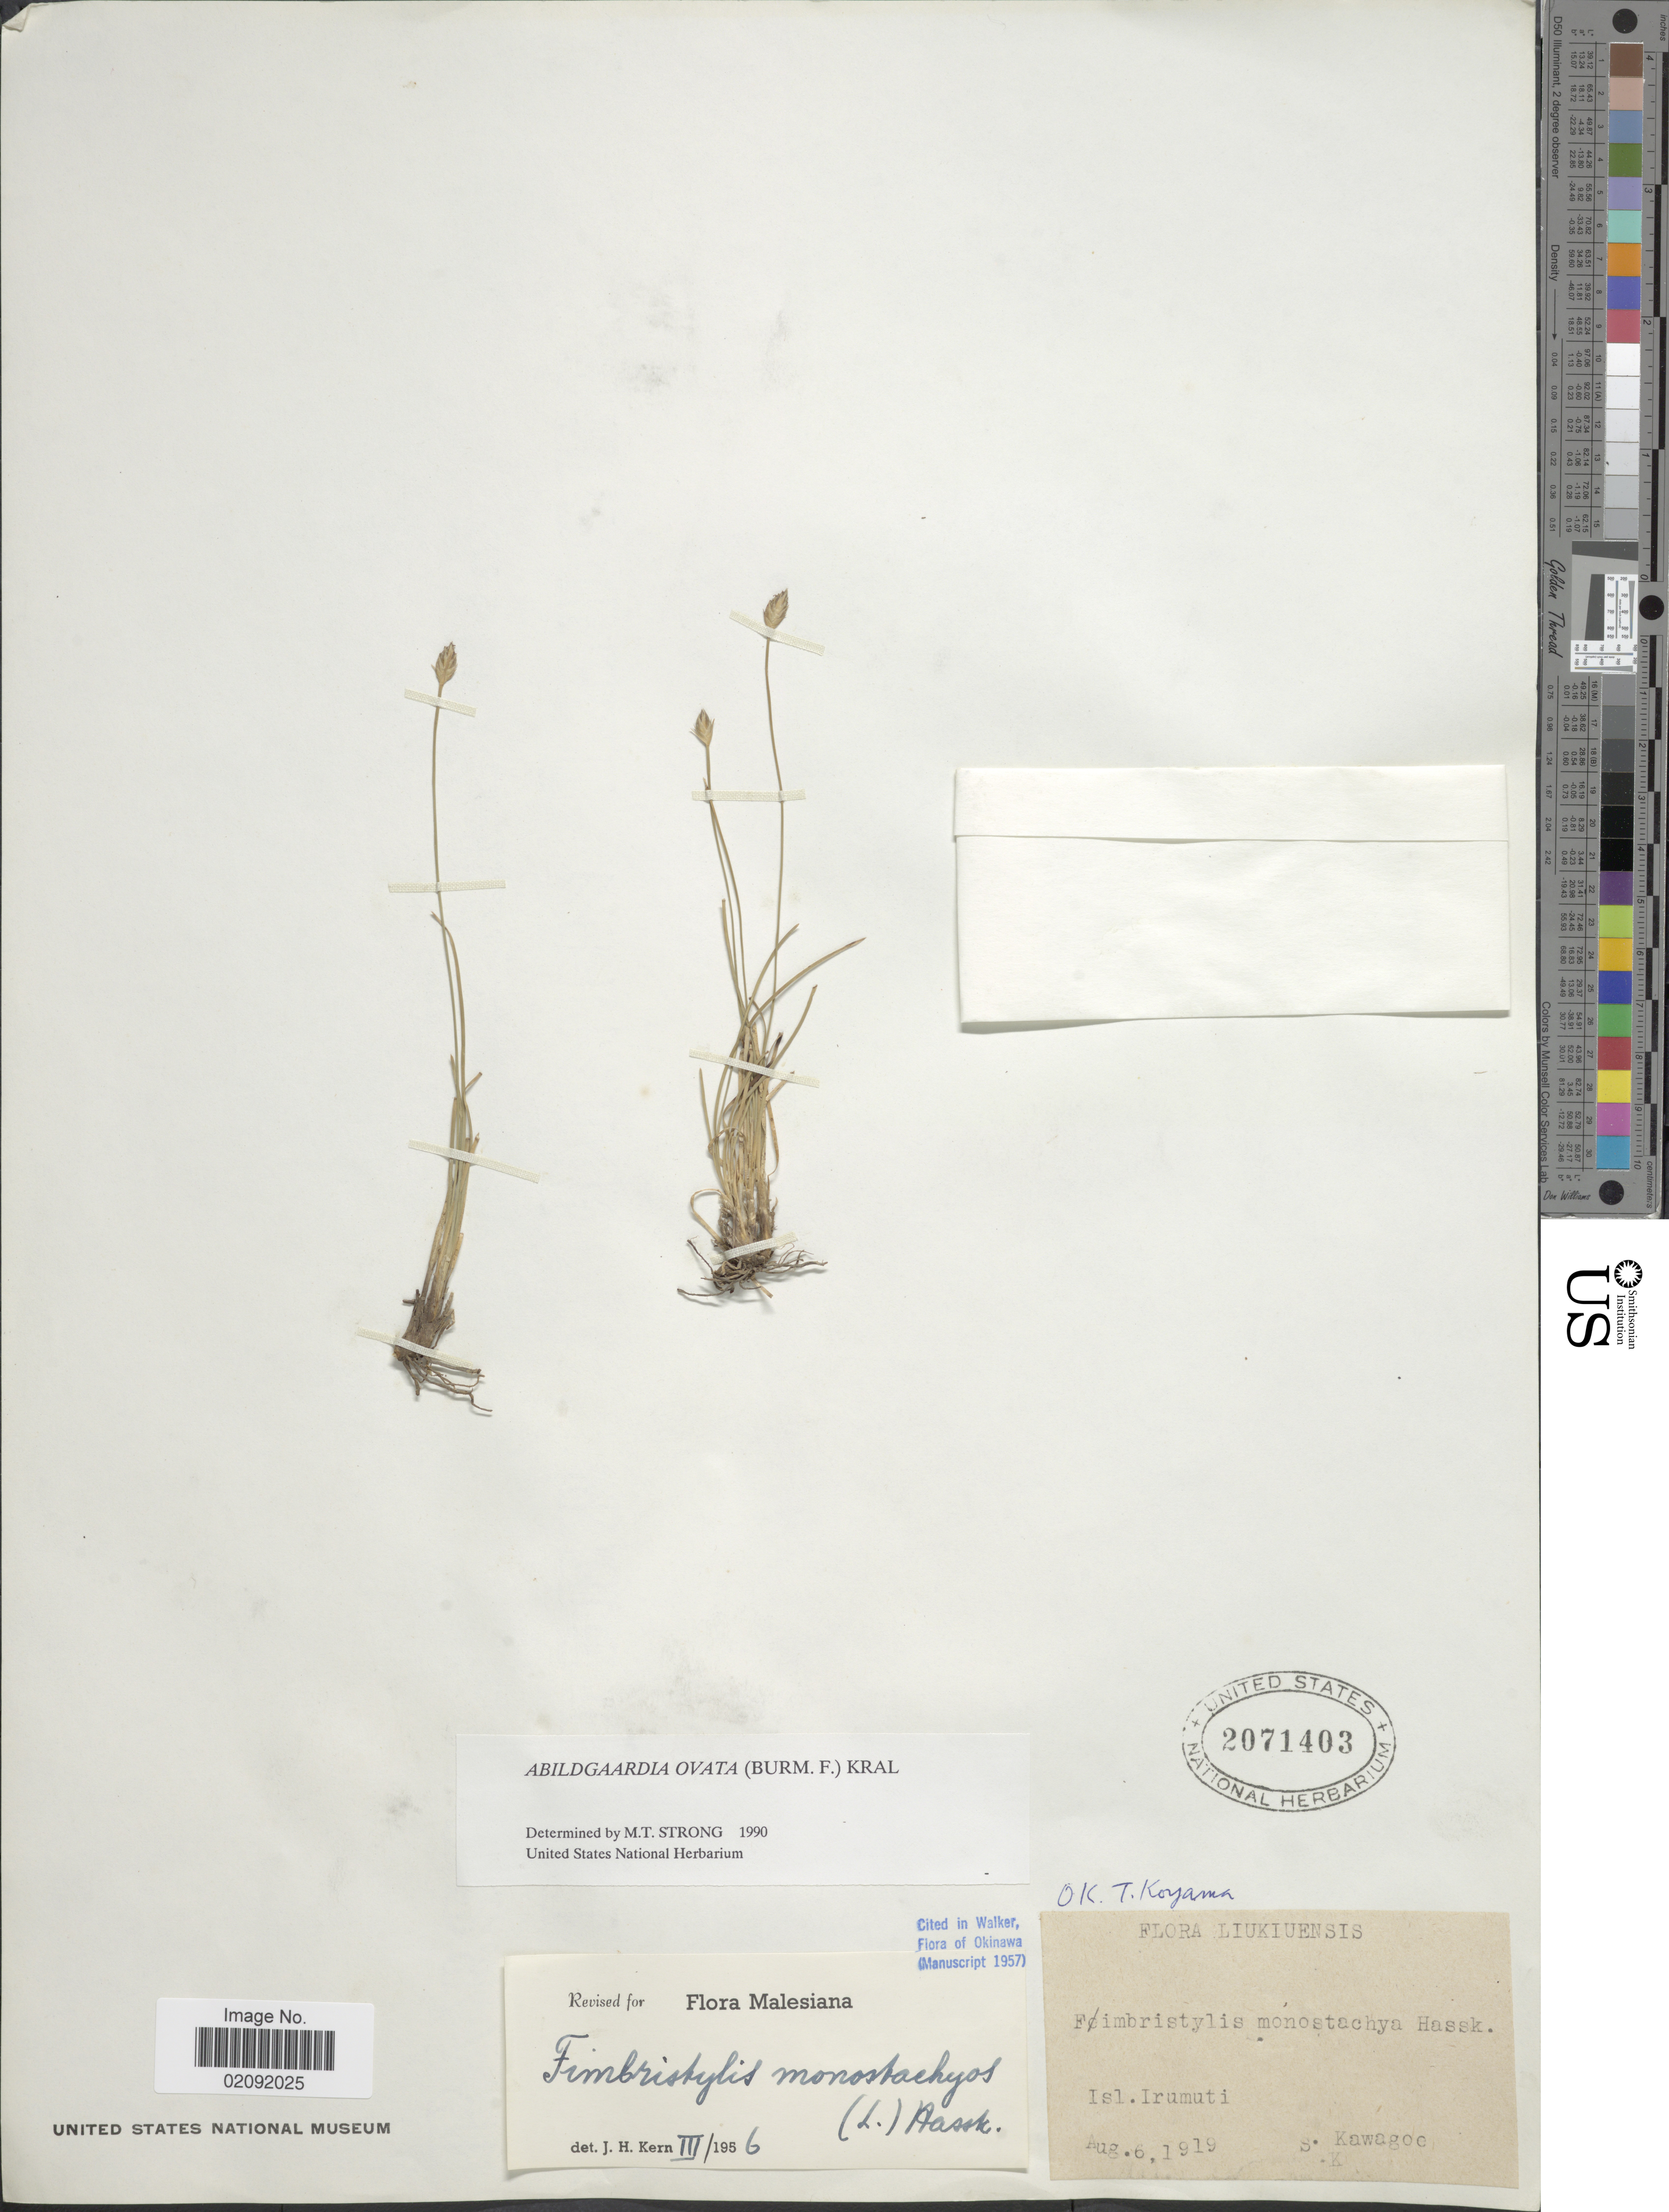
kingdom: Plantae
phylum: Tracheophyta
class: Liliopsida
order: Poales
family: Cyperaceae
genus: Abildgaardia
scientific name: Abildgaardia ovata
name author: (Burm. f.) Kral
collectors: S. Kawagoe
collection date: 1919-08-06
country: Japan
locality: Isl. Irumuti, Liukiuensis.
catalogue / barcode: US 2071403